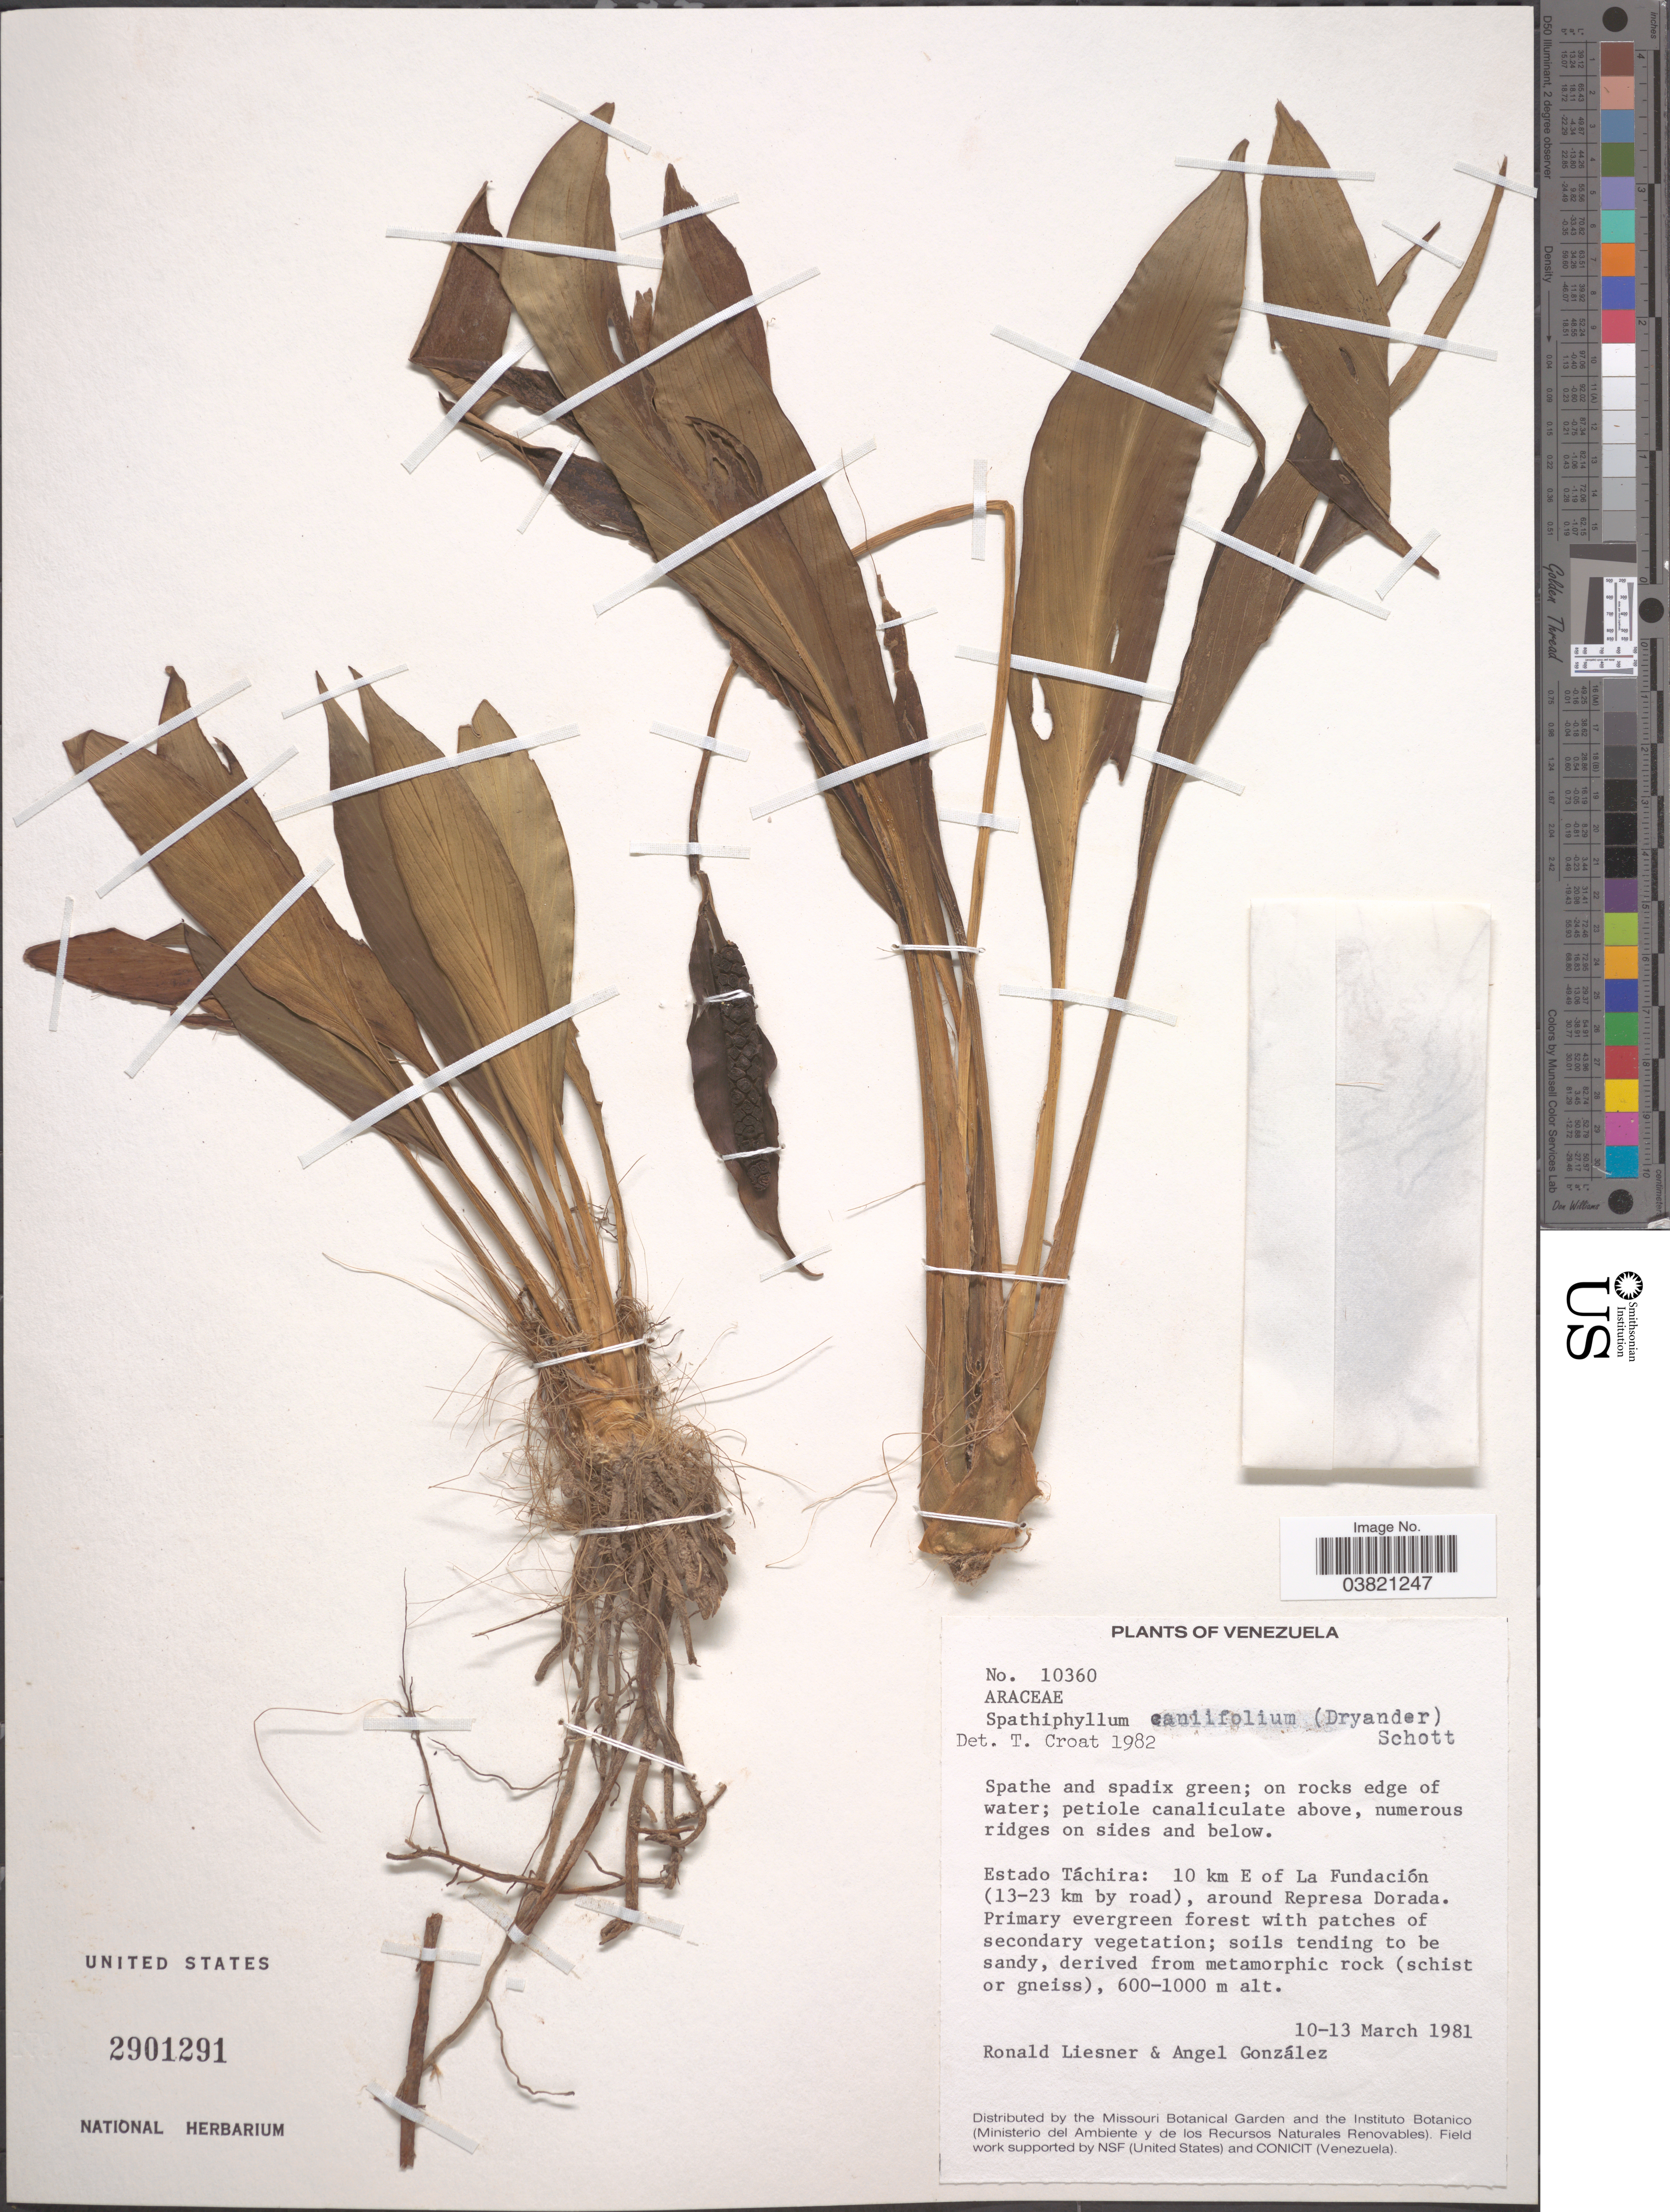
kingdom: Plantae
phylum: Tracheophyta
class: Liliopsida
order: Alismatales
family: Araceae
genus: Spathiphyllum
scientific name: Spathiphyllum cannifolium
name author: (Dryand. ex Sims) Schott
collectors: R. L. Liesner & A. C. González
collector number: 10360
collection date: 1981-03-10/1981-03-13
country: Venezuela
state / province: Tachira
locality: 10 km E of La Fundación (13-23 km by road), around Represa Dorada.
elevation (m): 600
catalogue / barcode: US 2901291